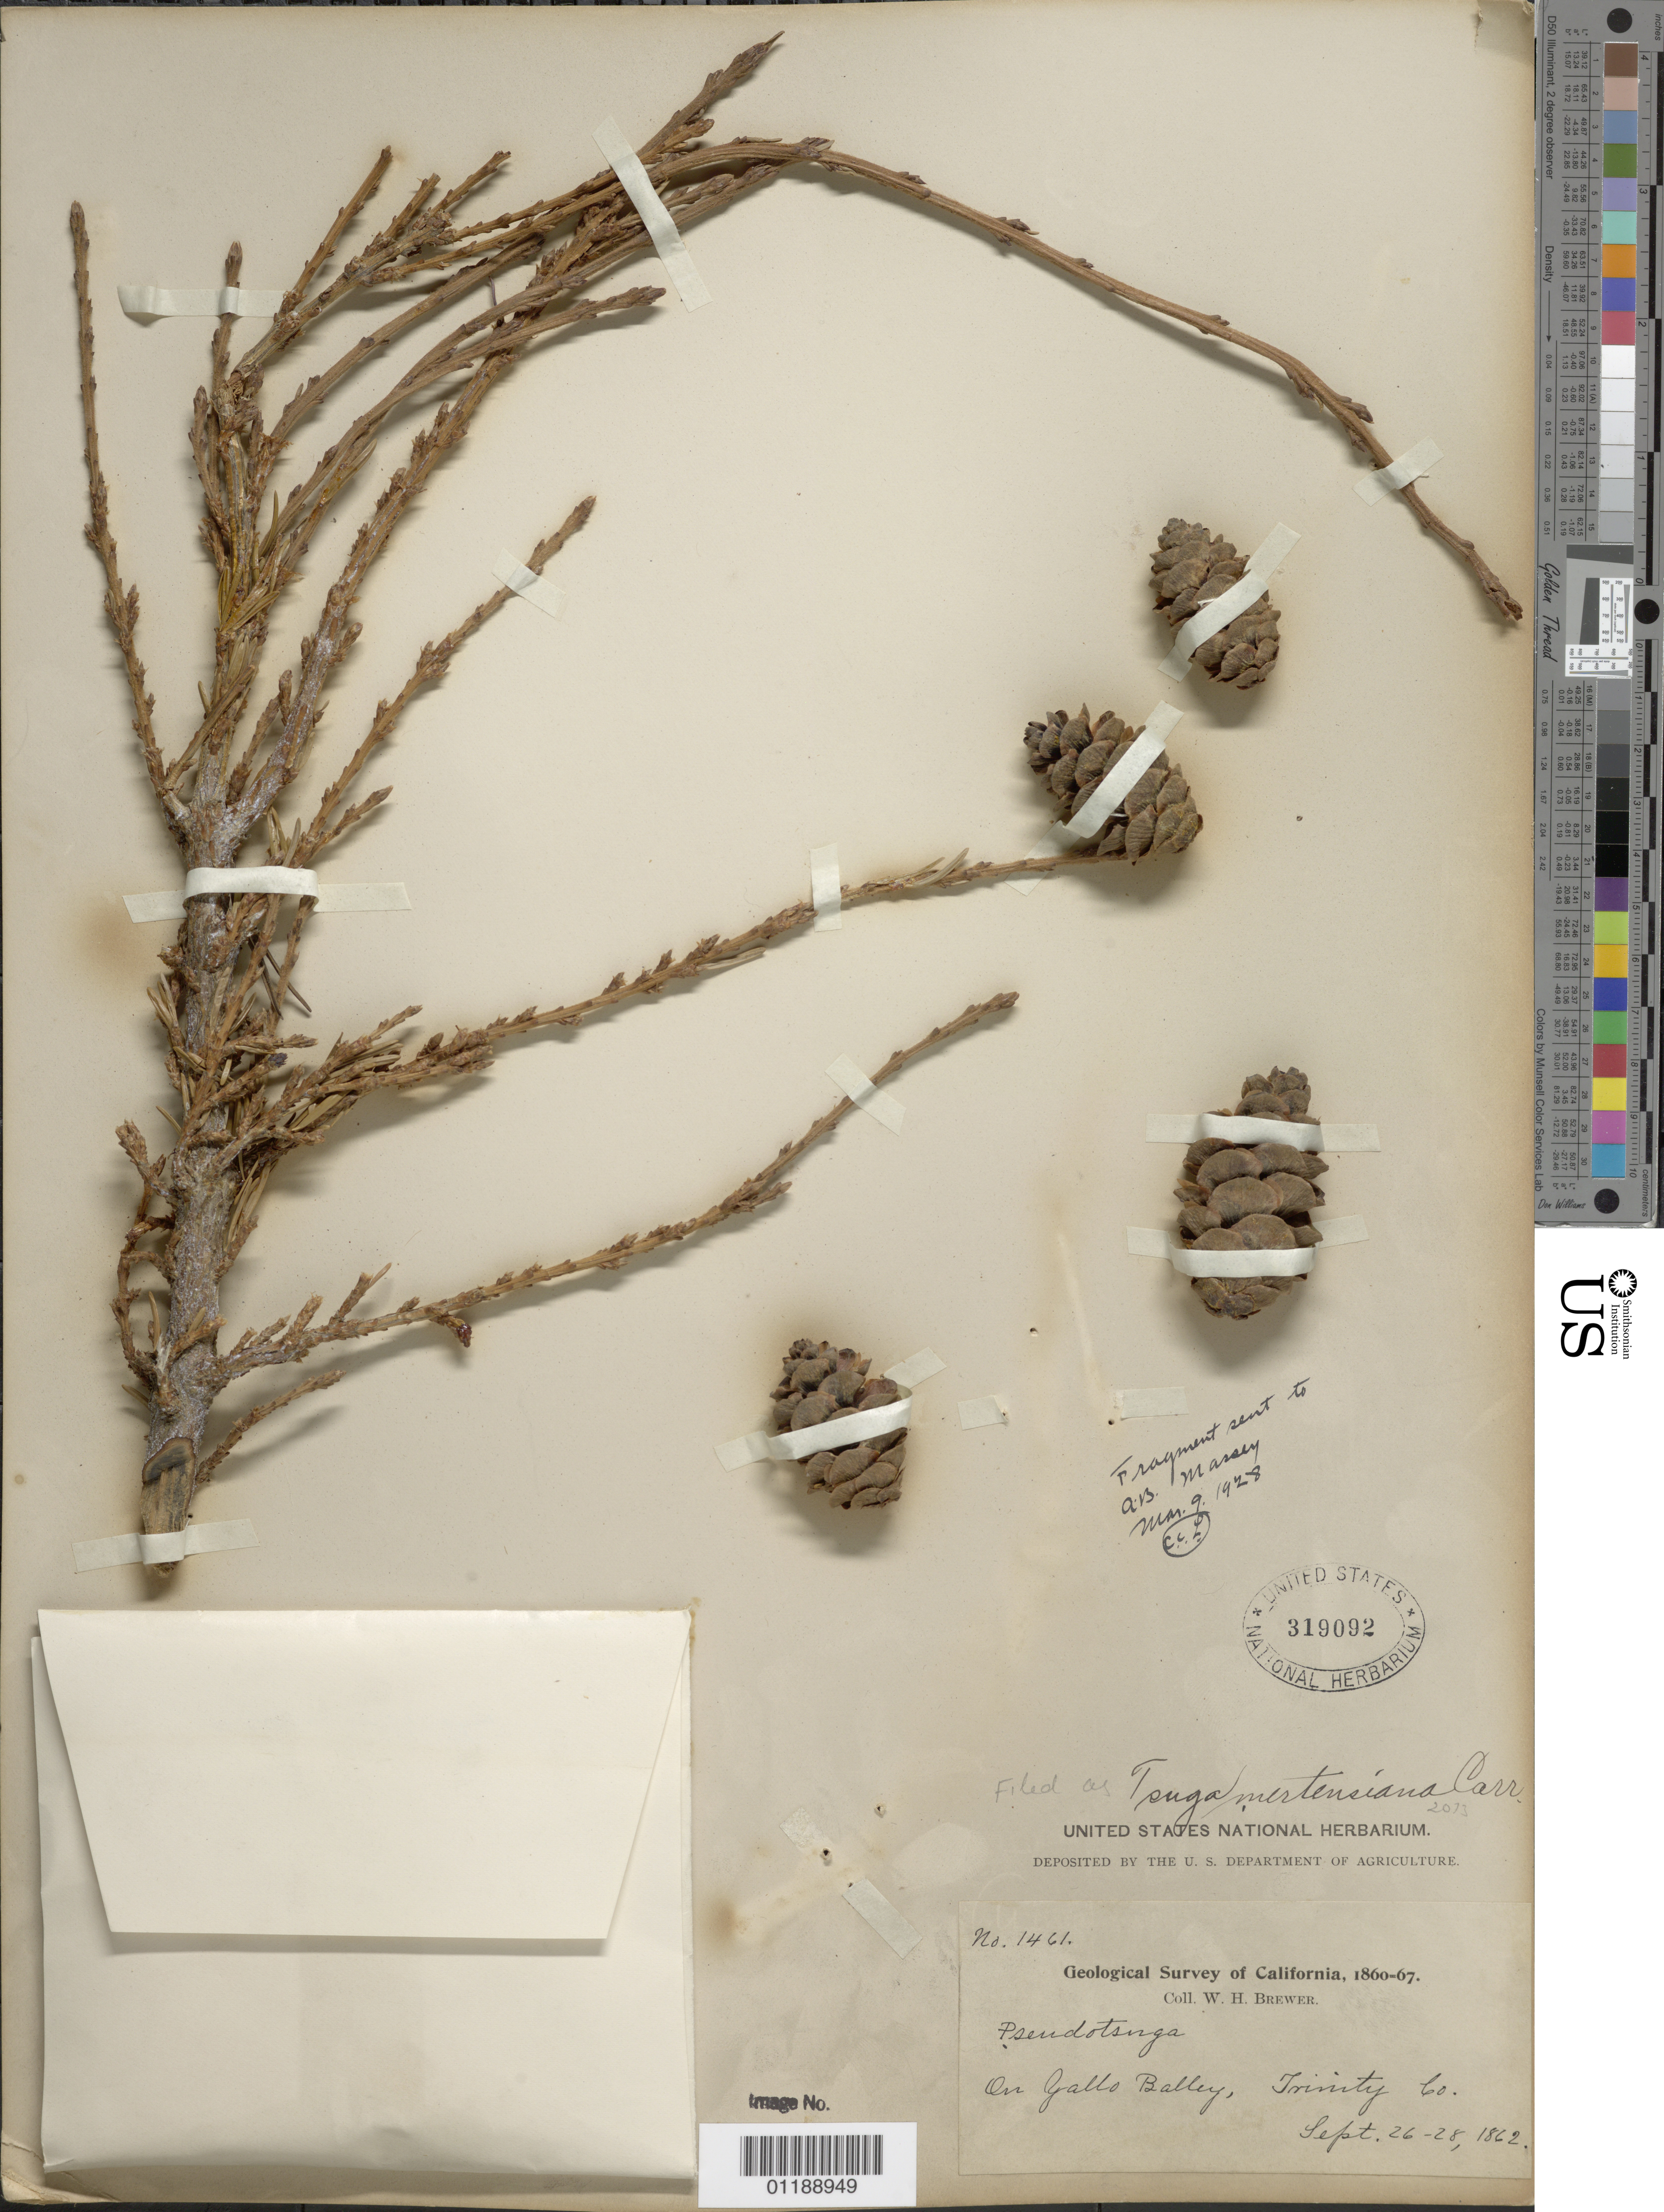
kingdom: Plantae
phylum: Tracheophyta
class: Pinopsida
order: Pinales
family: Pinaceae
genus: Tsuga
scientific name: Tsuga mertensiana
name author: (Bong.) Carrière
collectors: W. H. Brewer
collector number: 1461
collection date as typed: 26 Sep 1862 to 28 Sep 1862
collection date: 1862-09-26/1862-09-28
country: United States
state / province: California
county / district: Shasta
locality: On Yallo Balley.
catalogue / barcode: US 319092